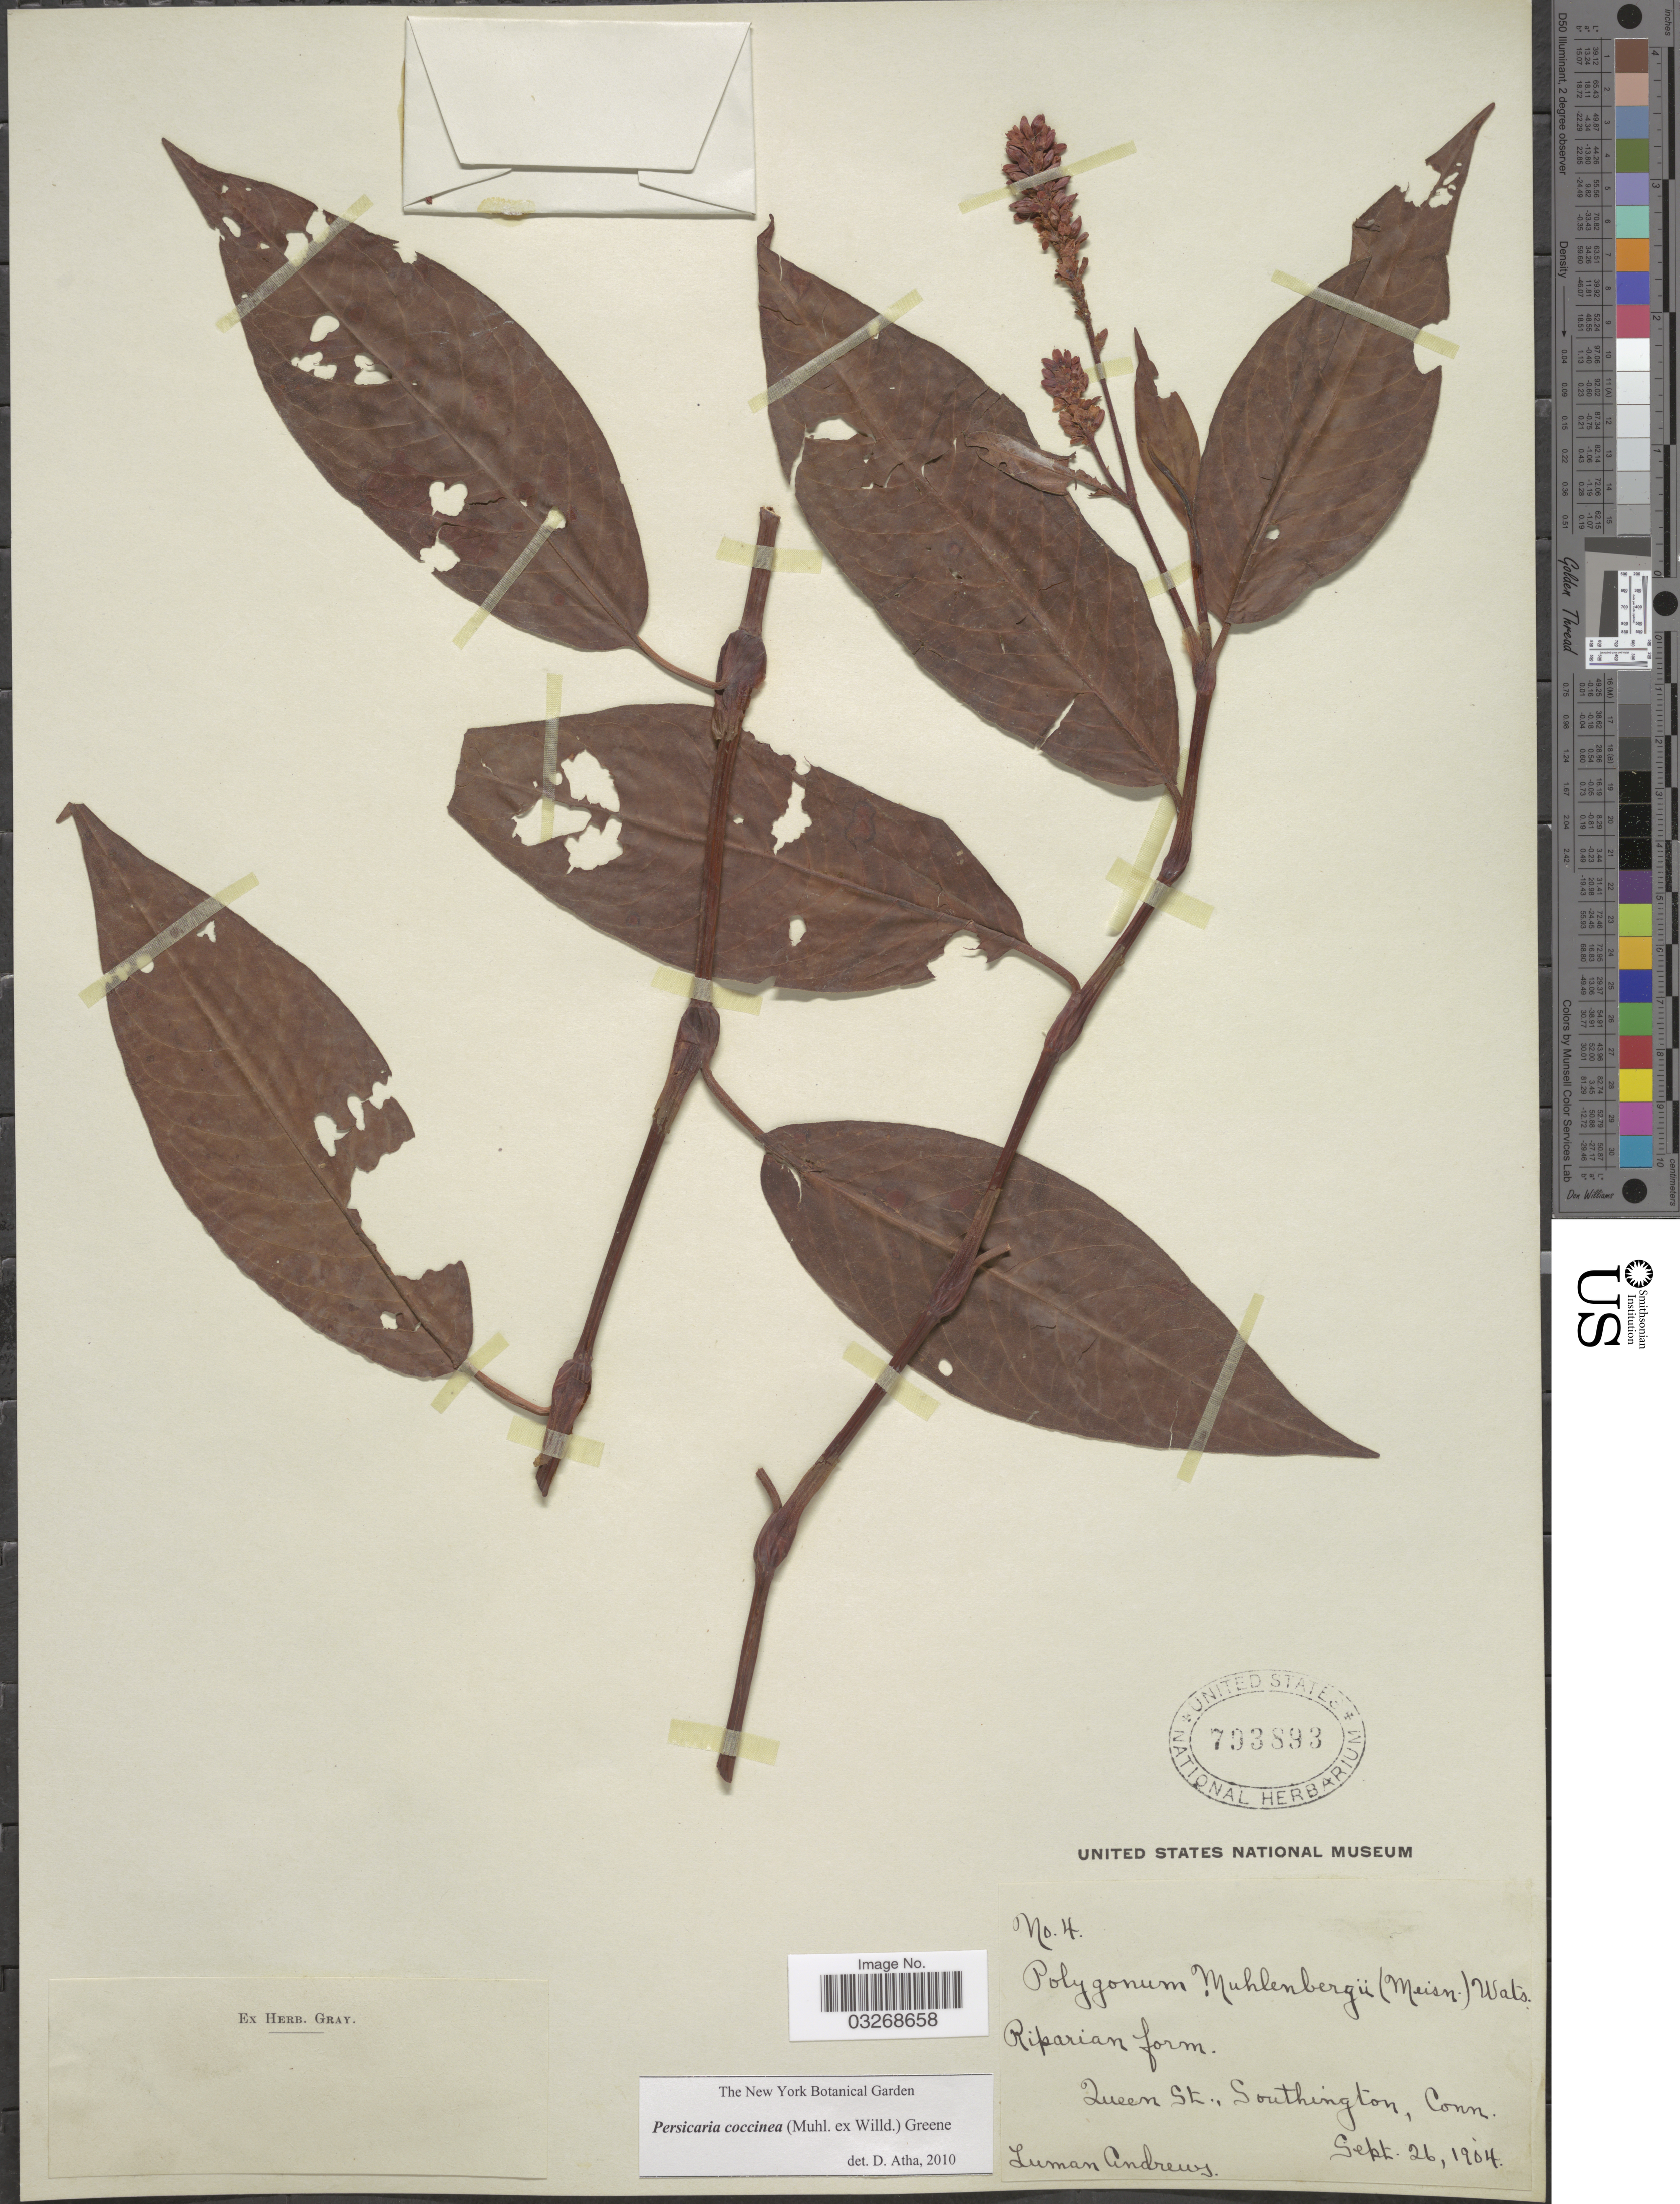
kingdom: Plantae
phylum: Tracheophyta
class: Magnoliopsida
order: Caryophyllales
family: Polygonaceae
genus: Persicaria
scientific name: Persicaria coccinea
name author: (Muhl. ex Willd.) Greene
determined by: Atha, D. E.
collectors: L. Andrews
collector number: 4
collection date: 1904-09-26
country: United States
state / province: Connecticut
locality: Queen St., Southington.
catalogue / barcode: US 793893